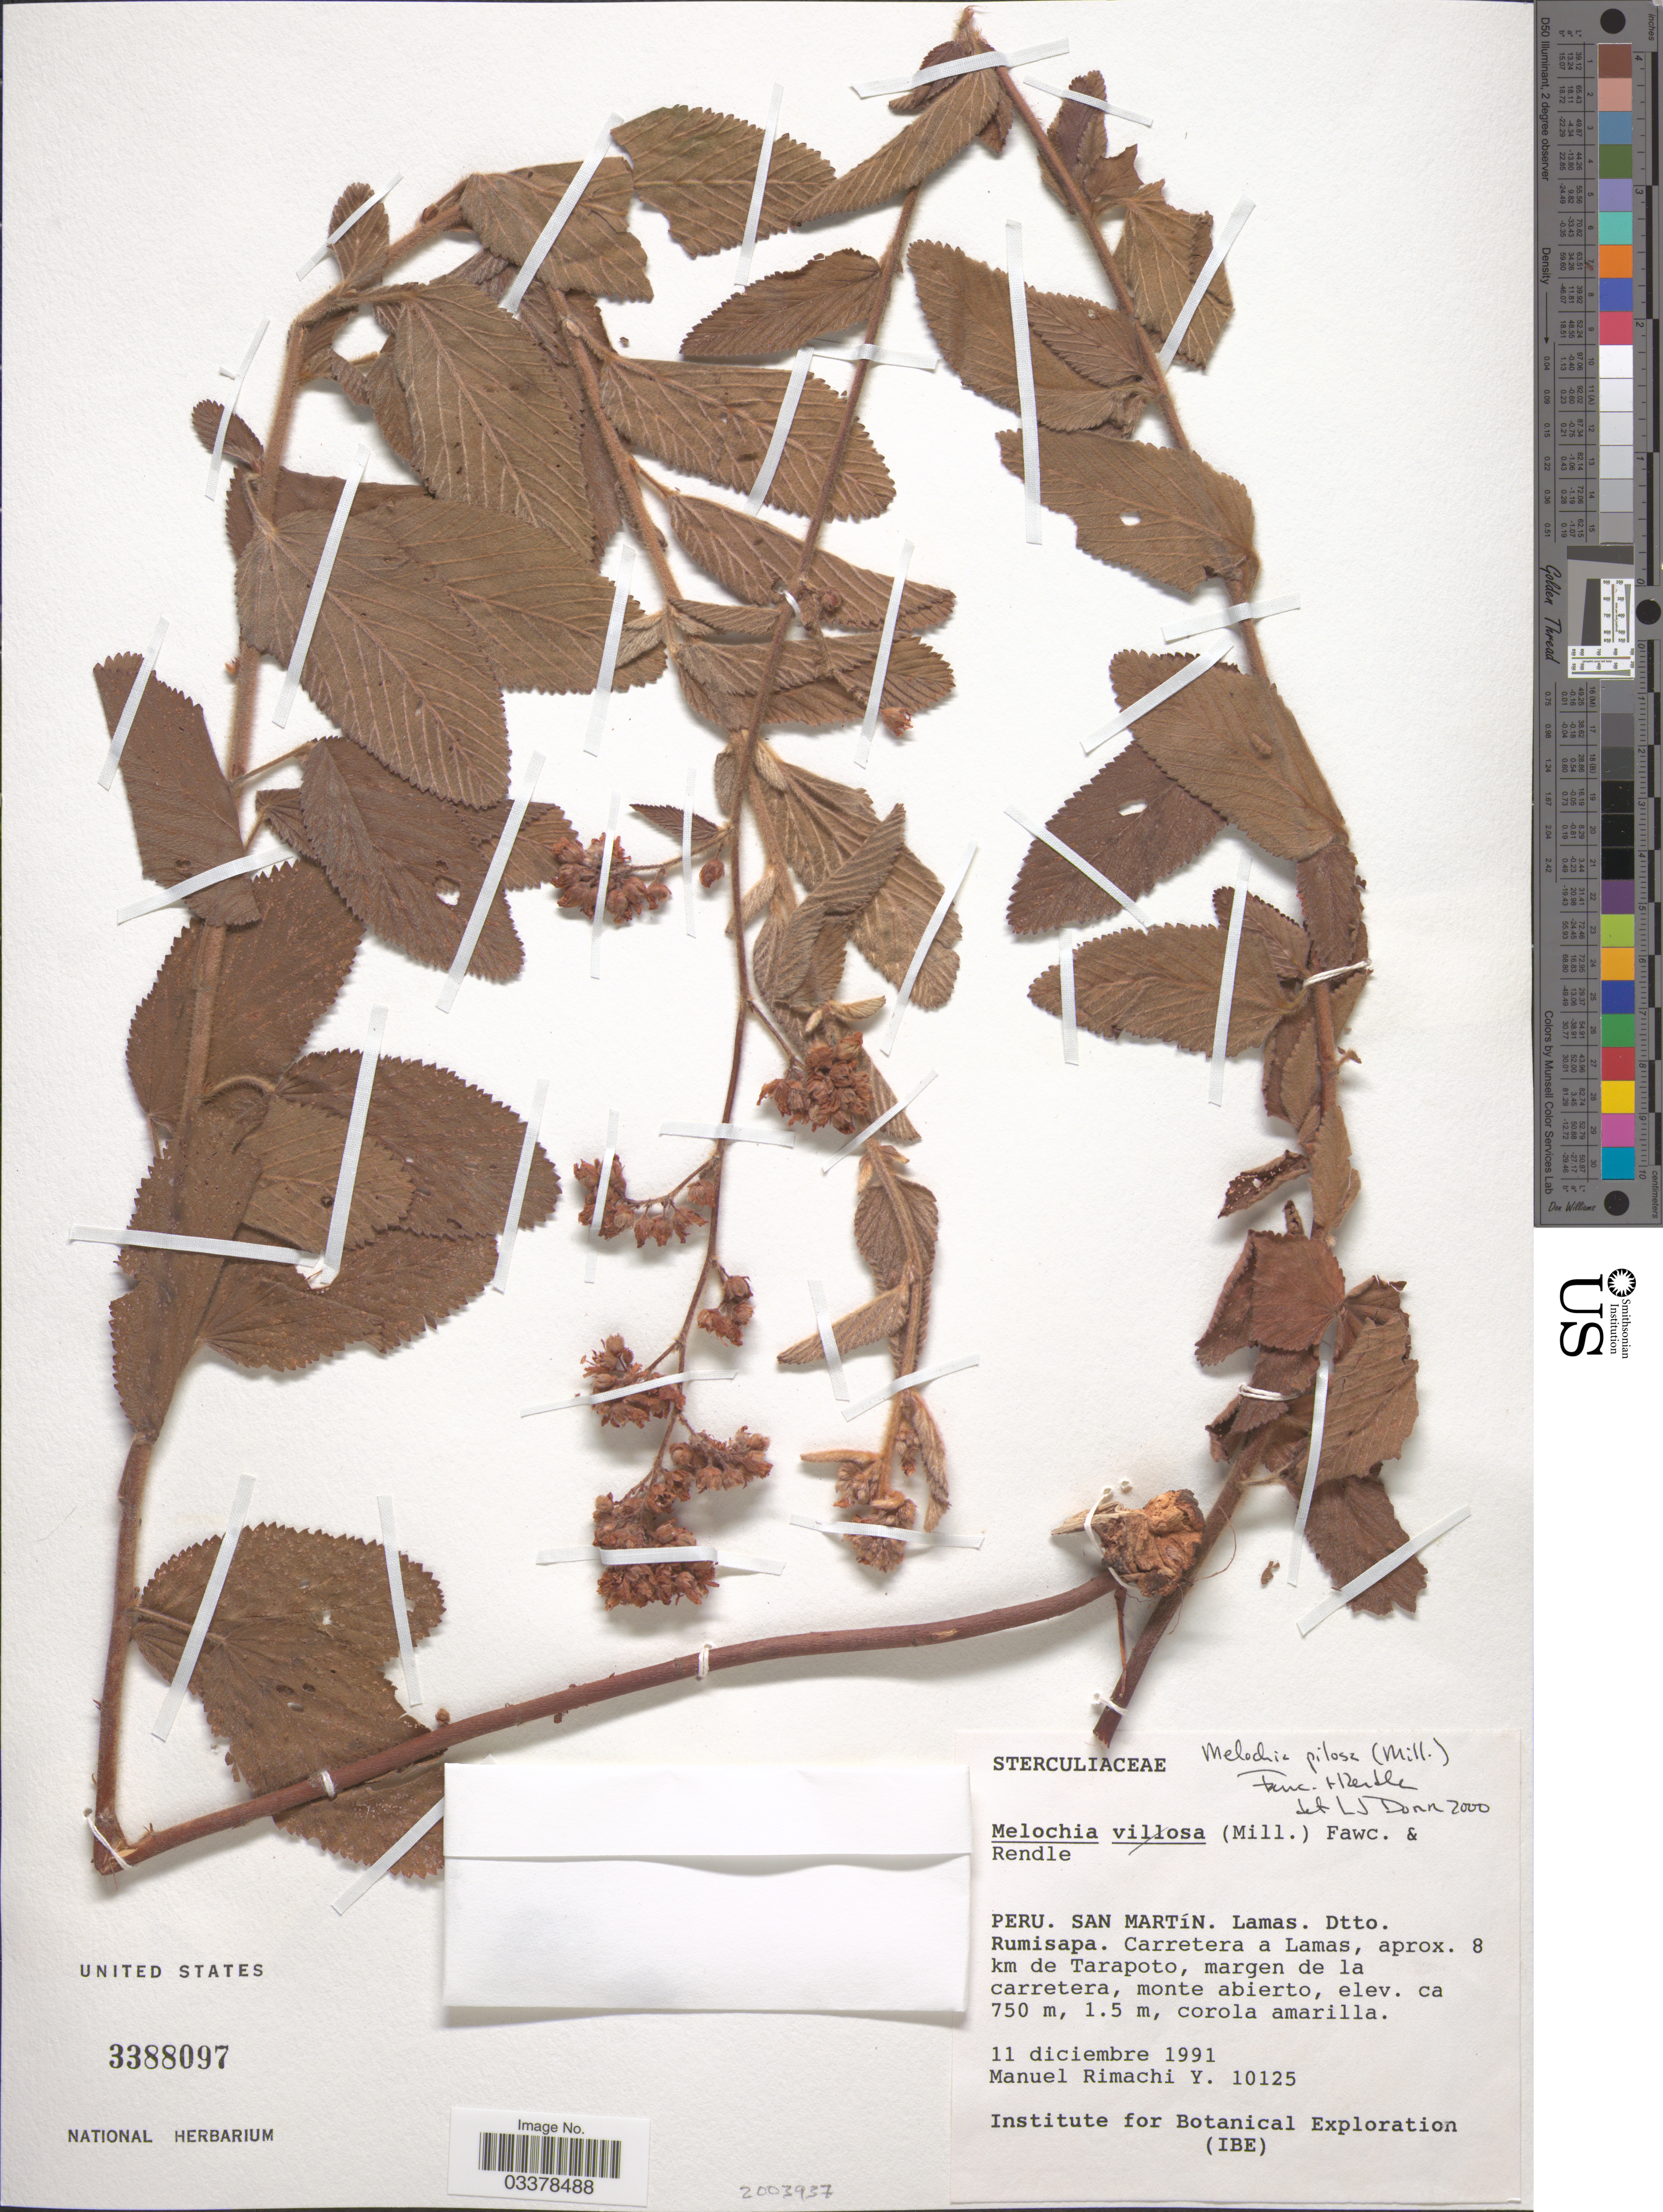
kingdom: Plantae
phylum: Tracheophyta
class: Magnoliopsida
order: Malvales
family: Malvaceae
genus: Melochia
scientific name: Melochia pilosa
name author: (Mill.) Fawc. & Rendle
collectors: M. Rimachi Y.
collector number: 10125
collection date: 1991-12-11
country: Peru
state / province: San Martín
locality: Lamas. Dtto. Rumisapa. Carretera a Lamas, aprox. 8 km de Tarapoto, margen de la carretera, monte abierto.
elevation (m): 750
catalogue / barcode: US 3388097